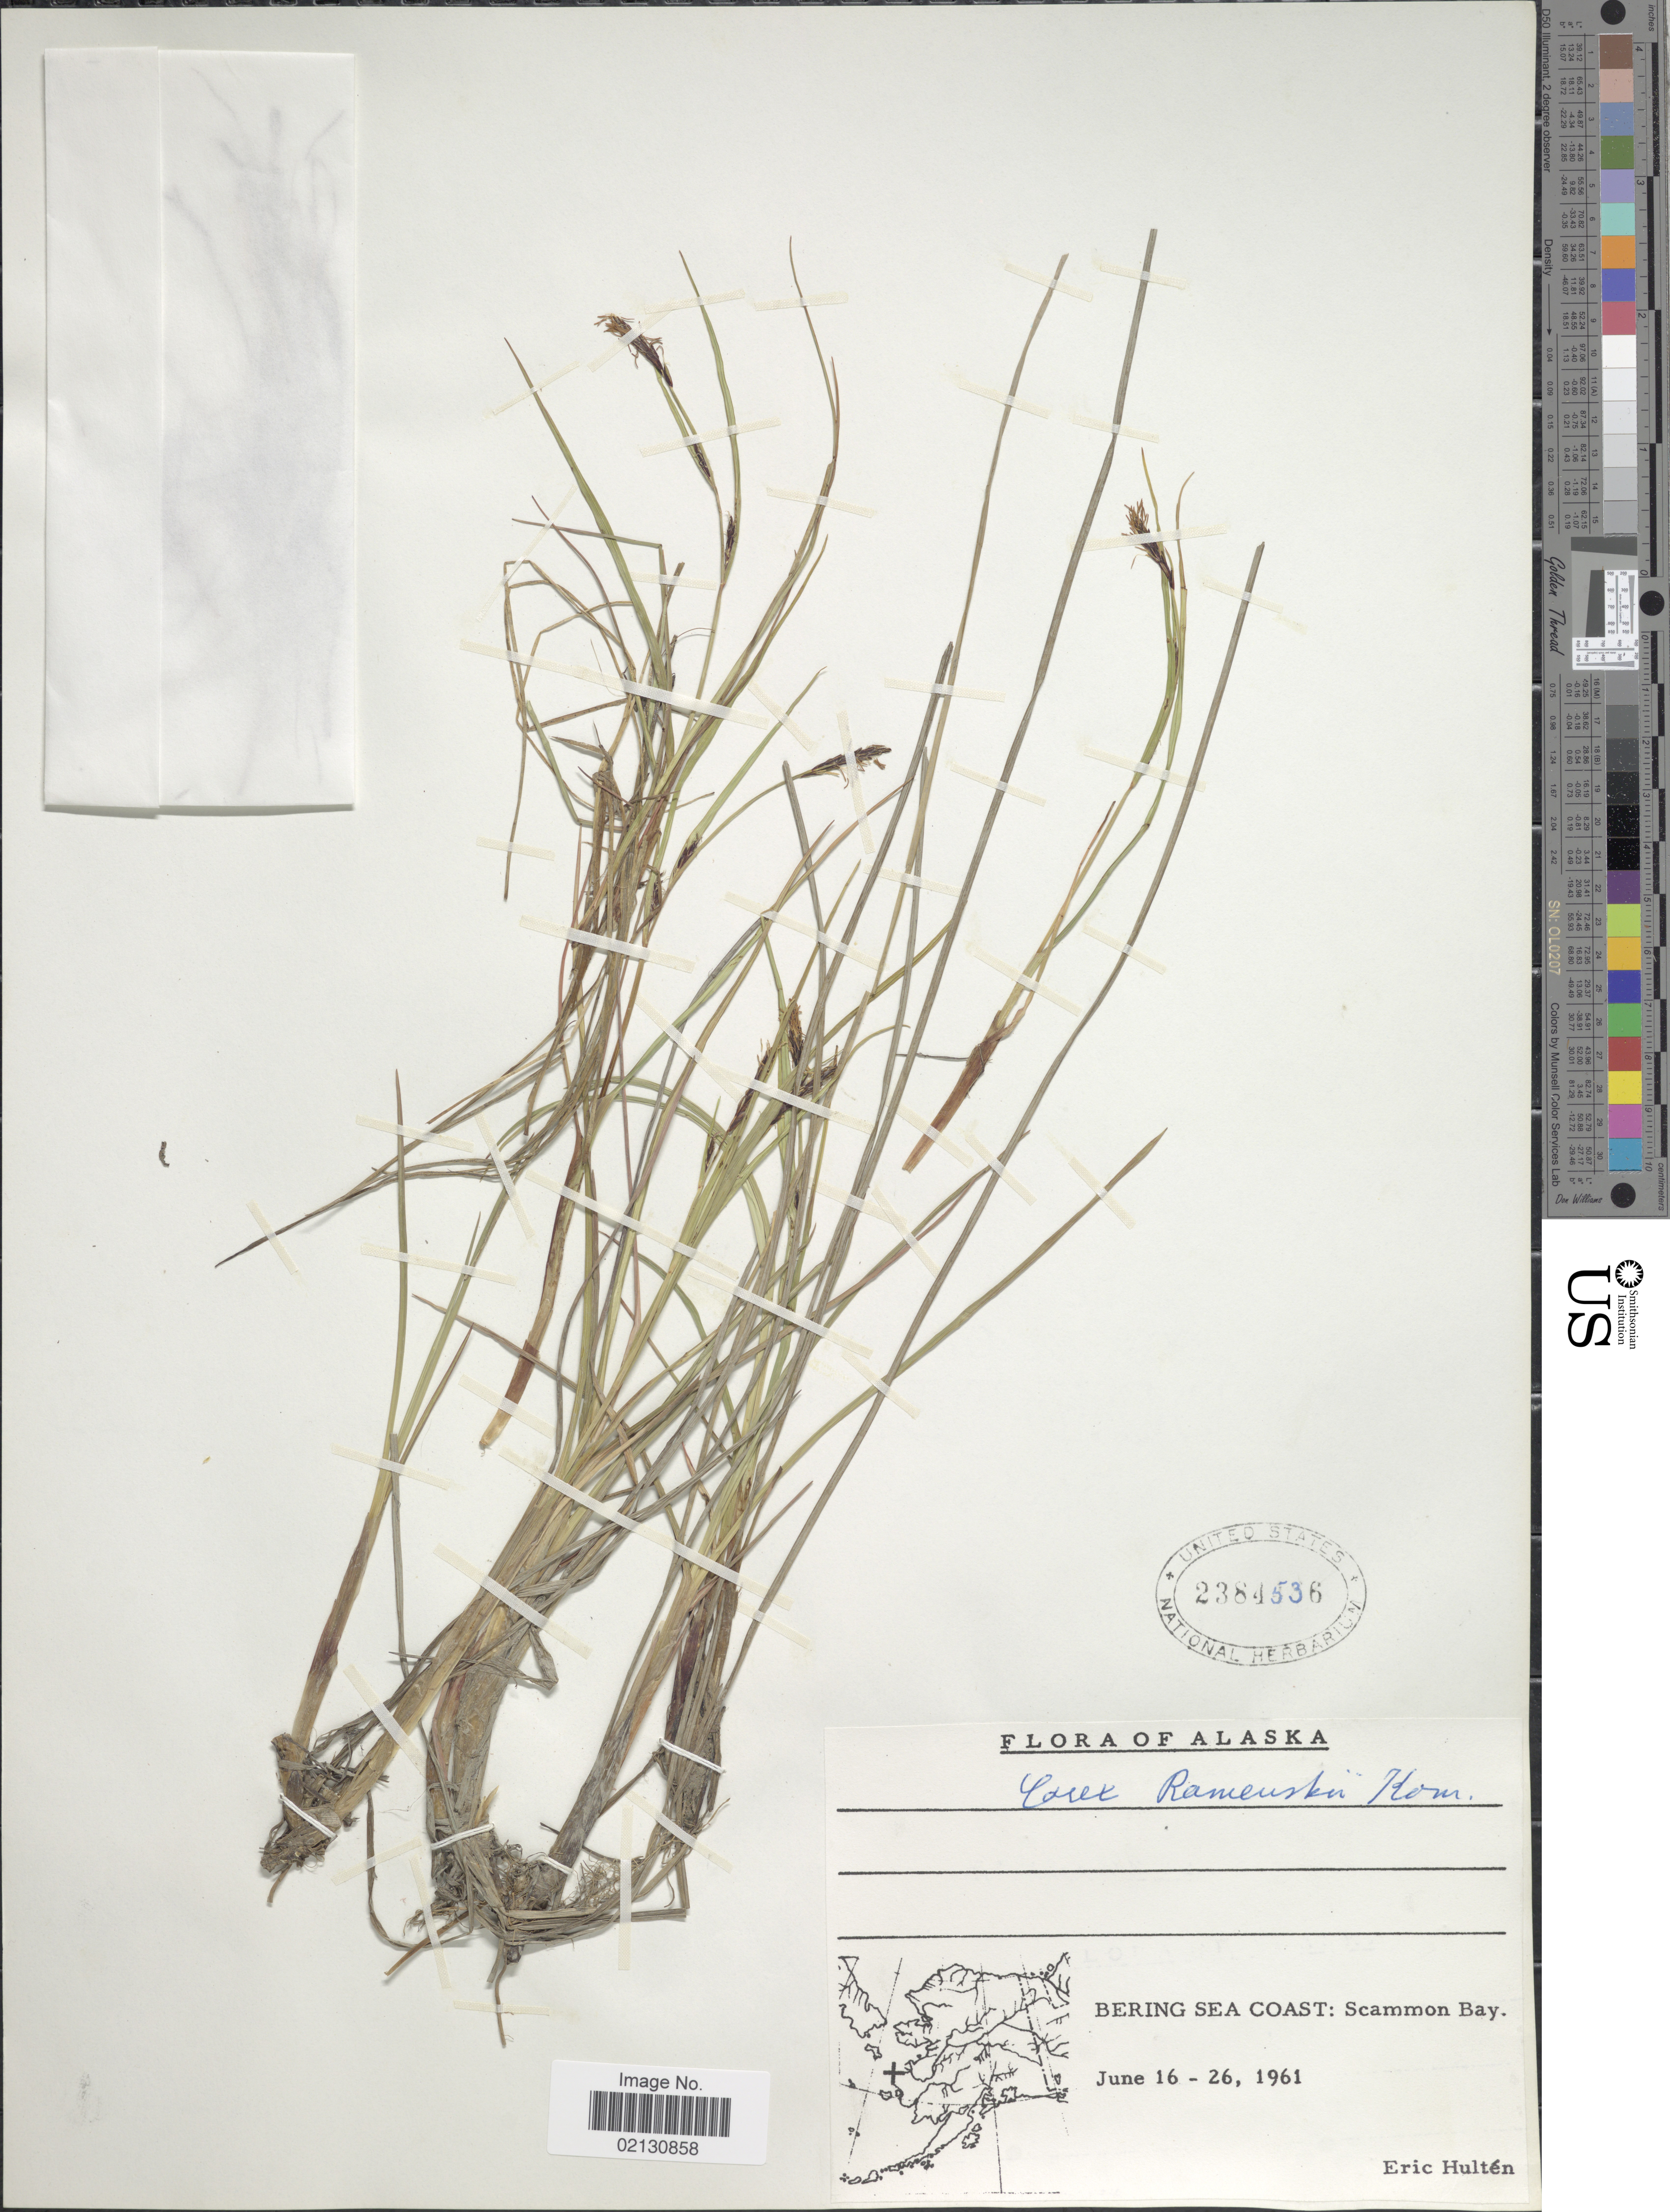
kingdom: Plantae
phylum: Tracheophyta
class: Liliopsida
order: Poales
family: Cyperaceae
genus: Carex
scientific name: Carex ramenskii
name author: Kom.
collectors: E. G. Hultén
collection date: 1961-06-16/1961-06-26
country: United States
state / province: Alaska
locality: Bering Sea Coast: Scammon Bay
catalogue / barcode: US 2384536